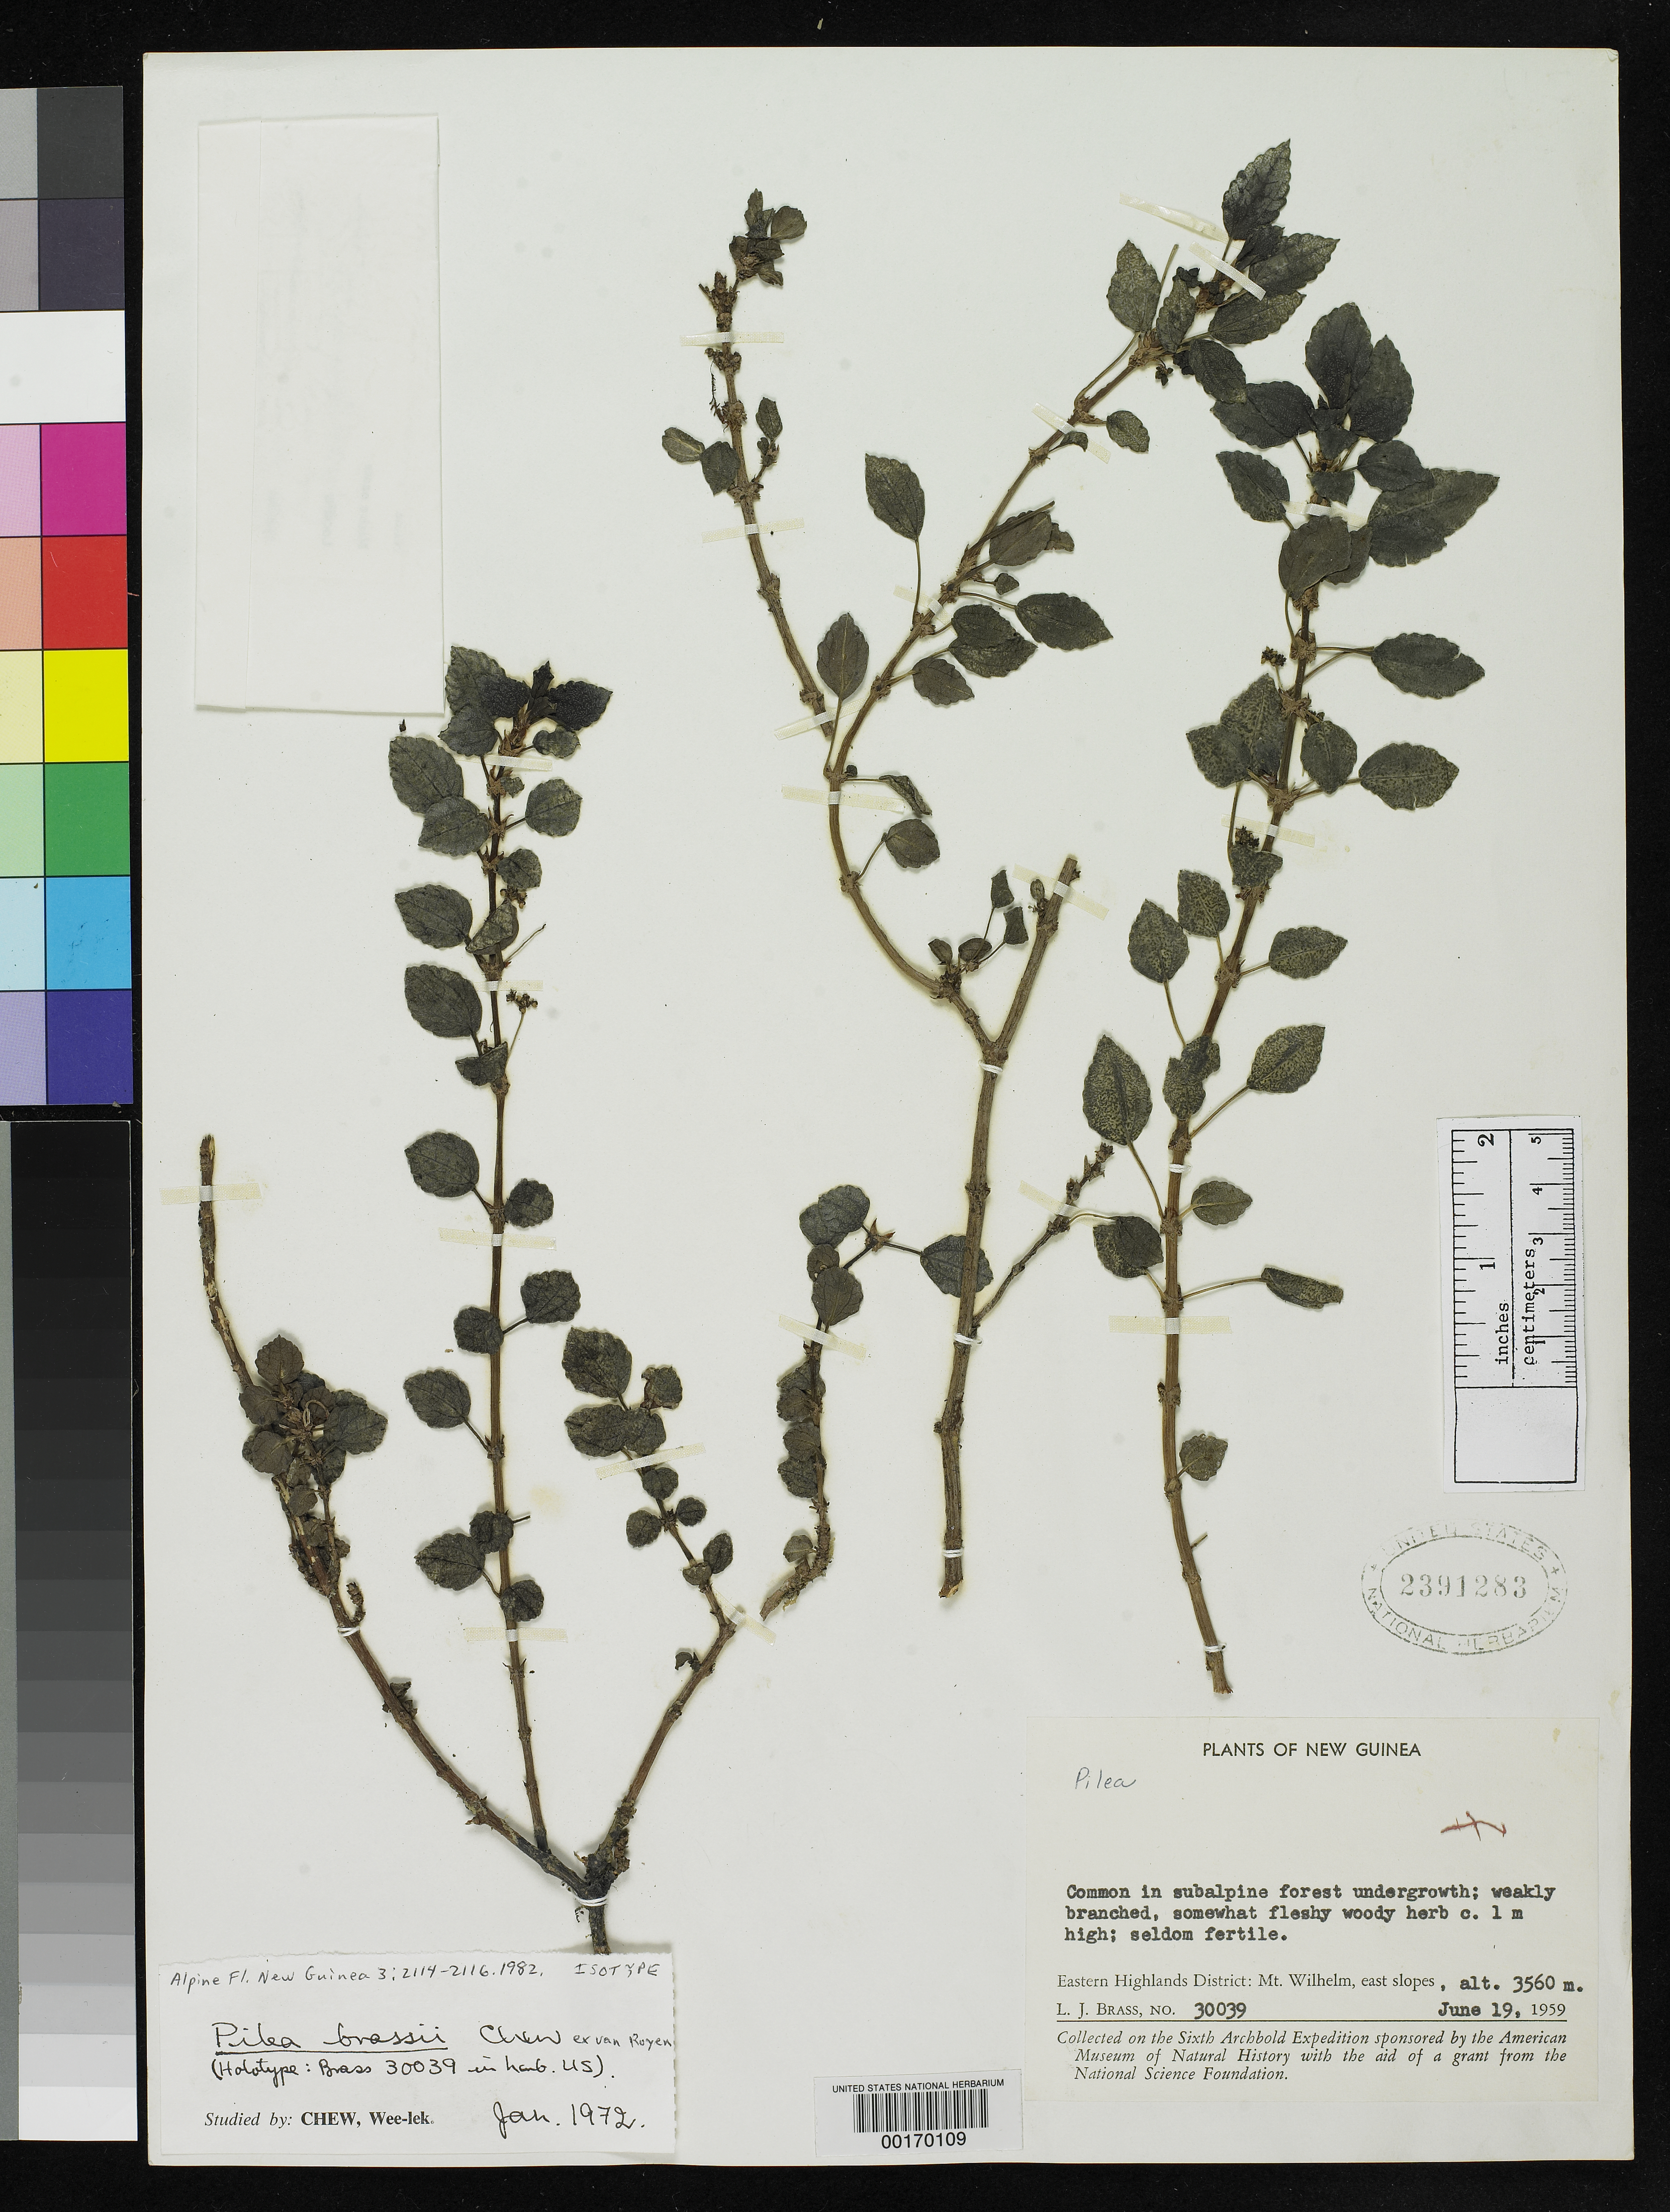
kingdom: Plantae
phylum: Tracheophyta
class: Magnoliopsida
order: Rosales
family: Urticaceae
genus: Pilea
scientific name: Pilea brassii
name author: Chew ex P. Royen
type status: Isotype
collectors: L. J. Brass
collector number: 30039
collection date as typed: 19 Jun 1959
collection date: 1959-06-19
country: Papua New Guinea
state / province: Eastern Highlands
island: New Guinea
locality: Mount Wilhelm, E slopes.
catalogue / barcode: US 2391283